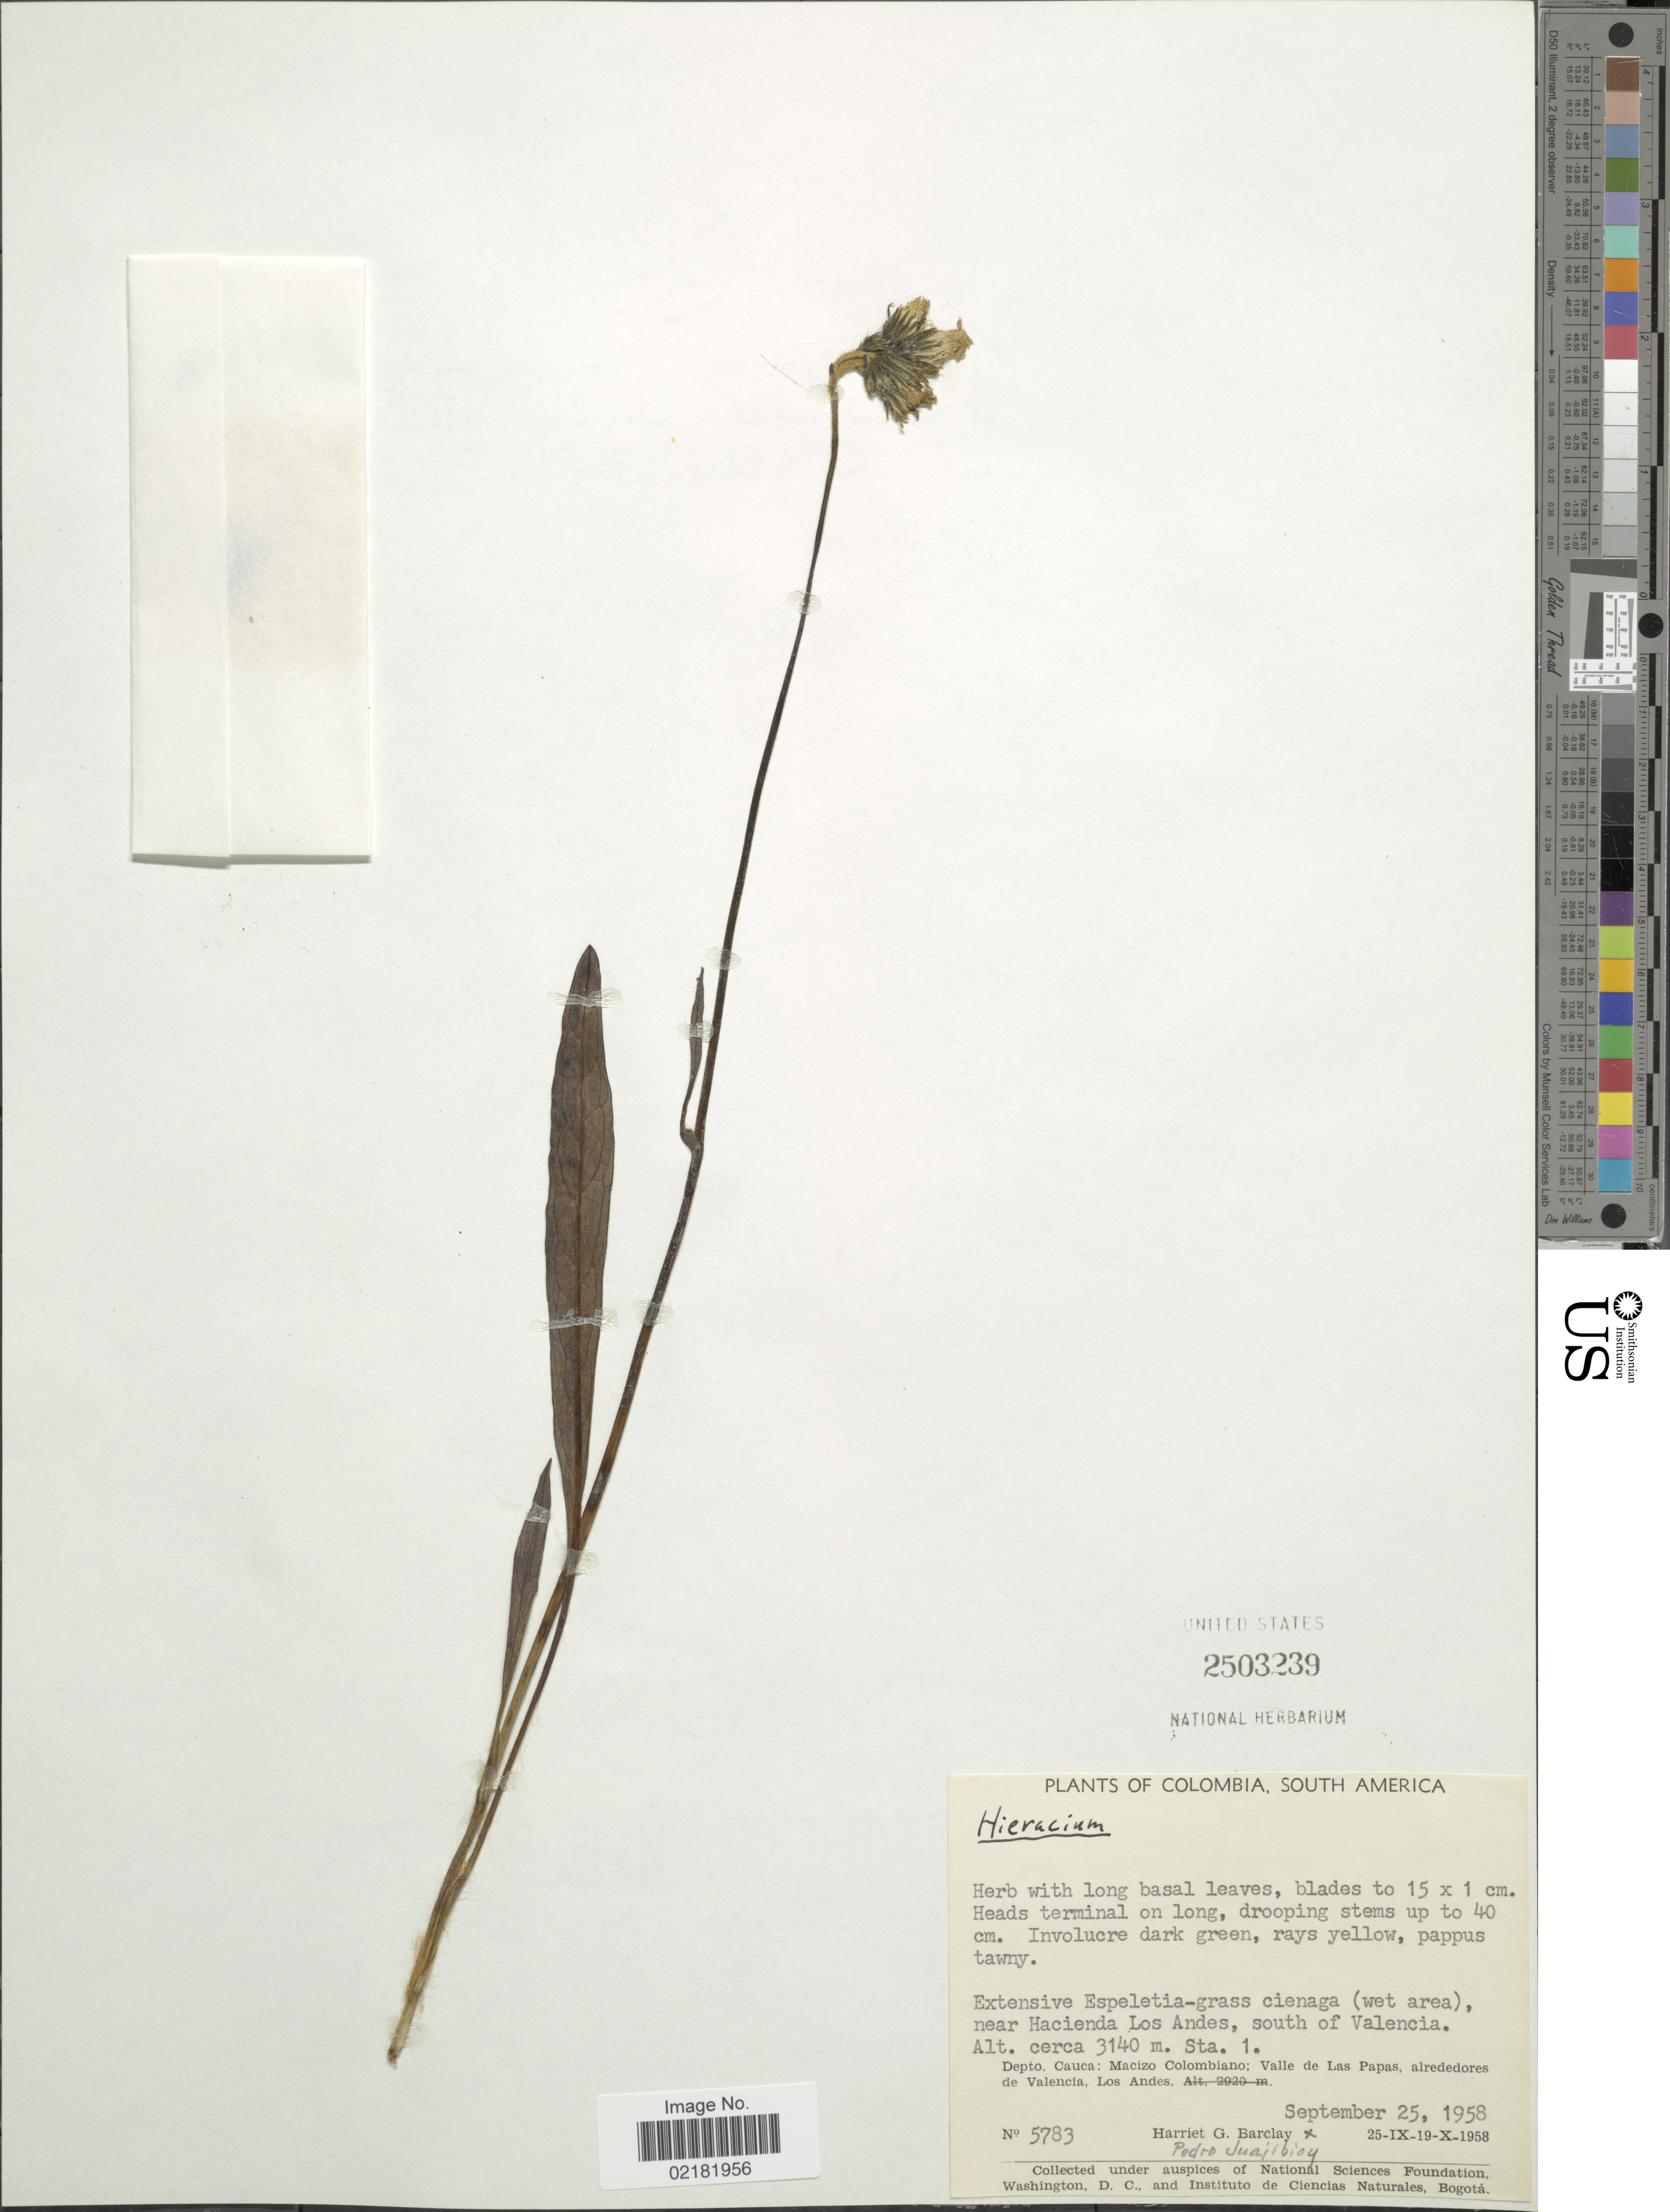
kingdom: Plantae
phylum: Tracheophyta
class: Magnoliopsida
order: Asterales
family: Asteraceae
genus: Hieracium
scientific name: Hieracium repandulare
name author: Druce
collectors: H. G. Barclay & P. Juajibioy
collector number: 5783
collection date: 1958-09-25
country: Colombia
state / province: Cauca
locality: Near Hacienda Los Andes, south of Valencia, Sta. 1, Macizo Colombiano; Valle de Las Papas, alrededores de Valencia, Los Andes.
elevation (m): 3140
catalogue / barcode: US 2503239